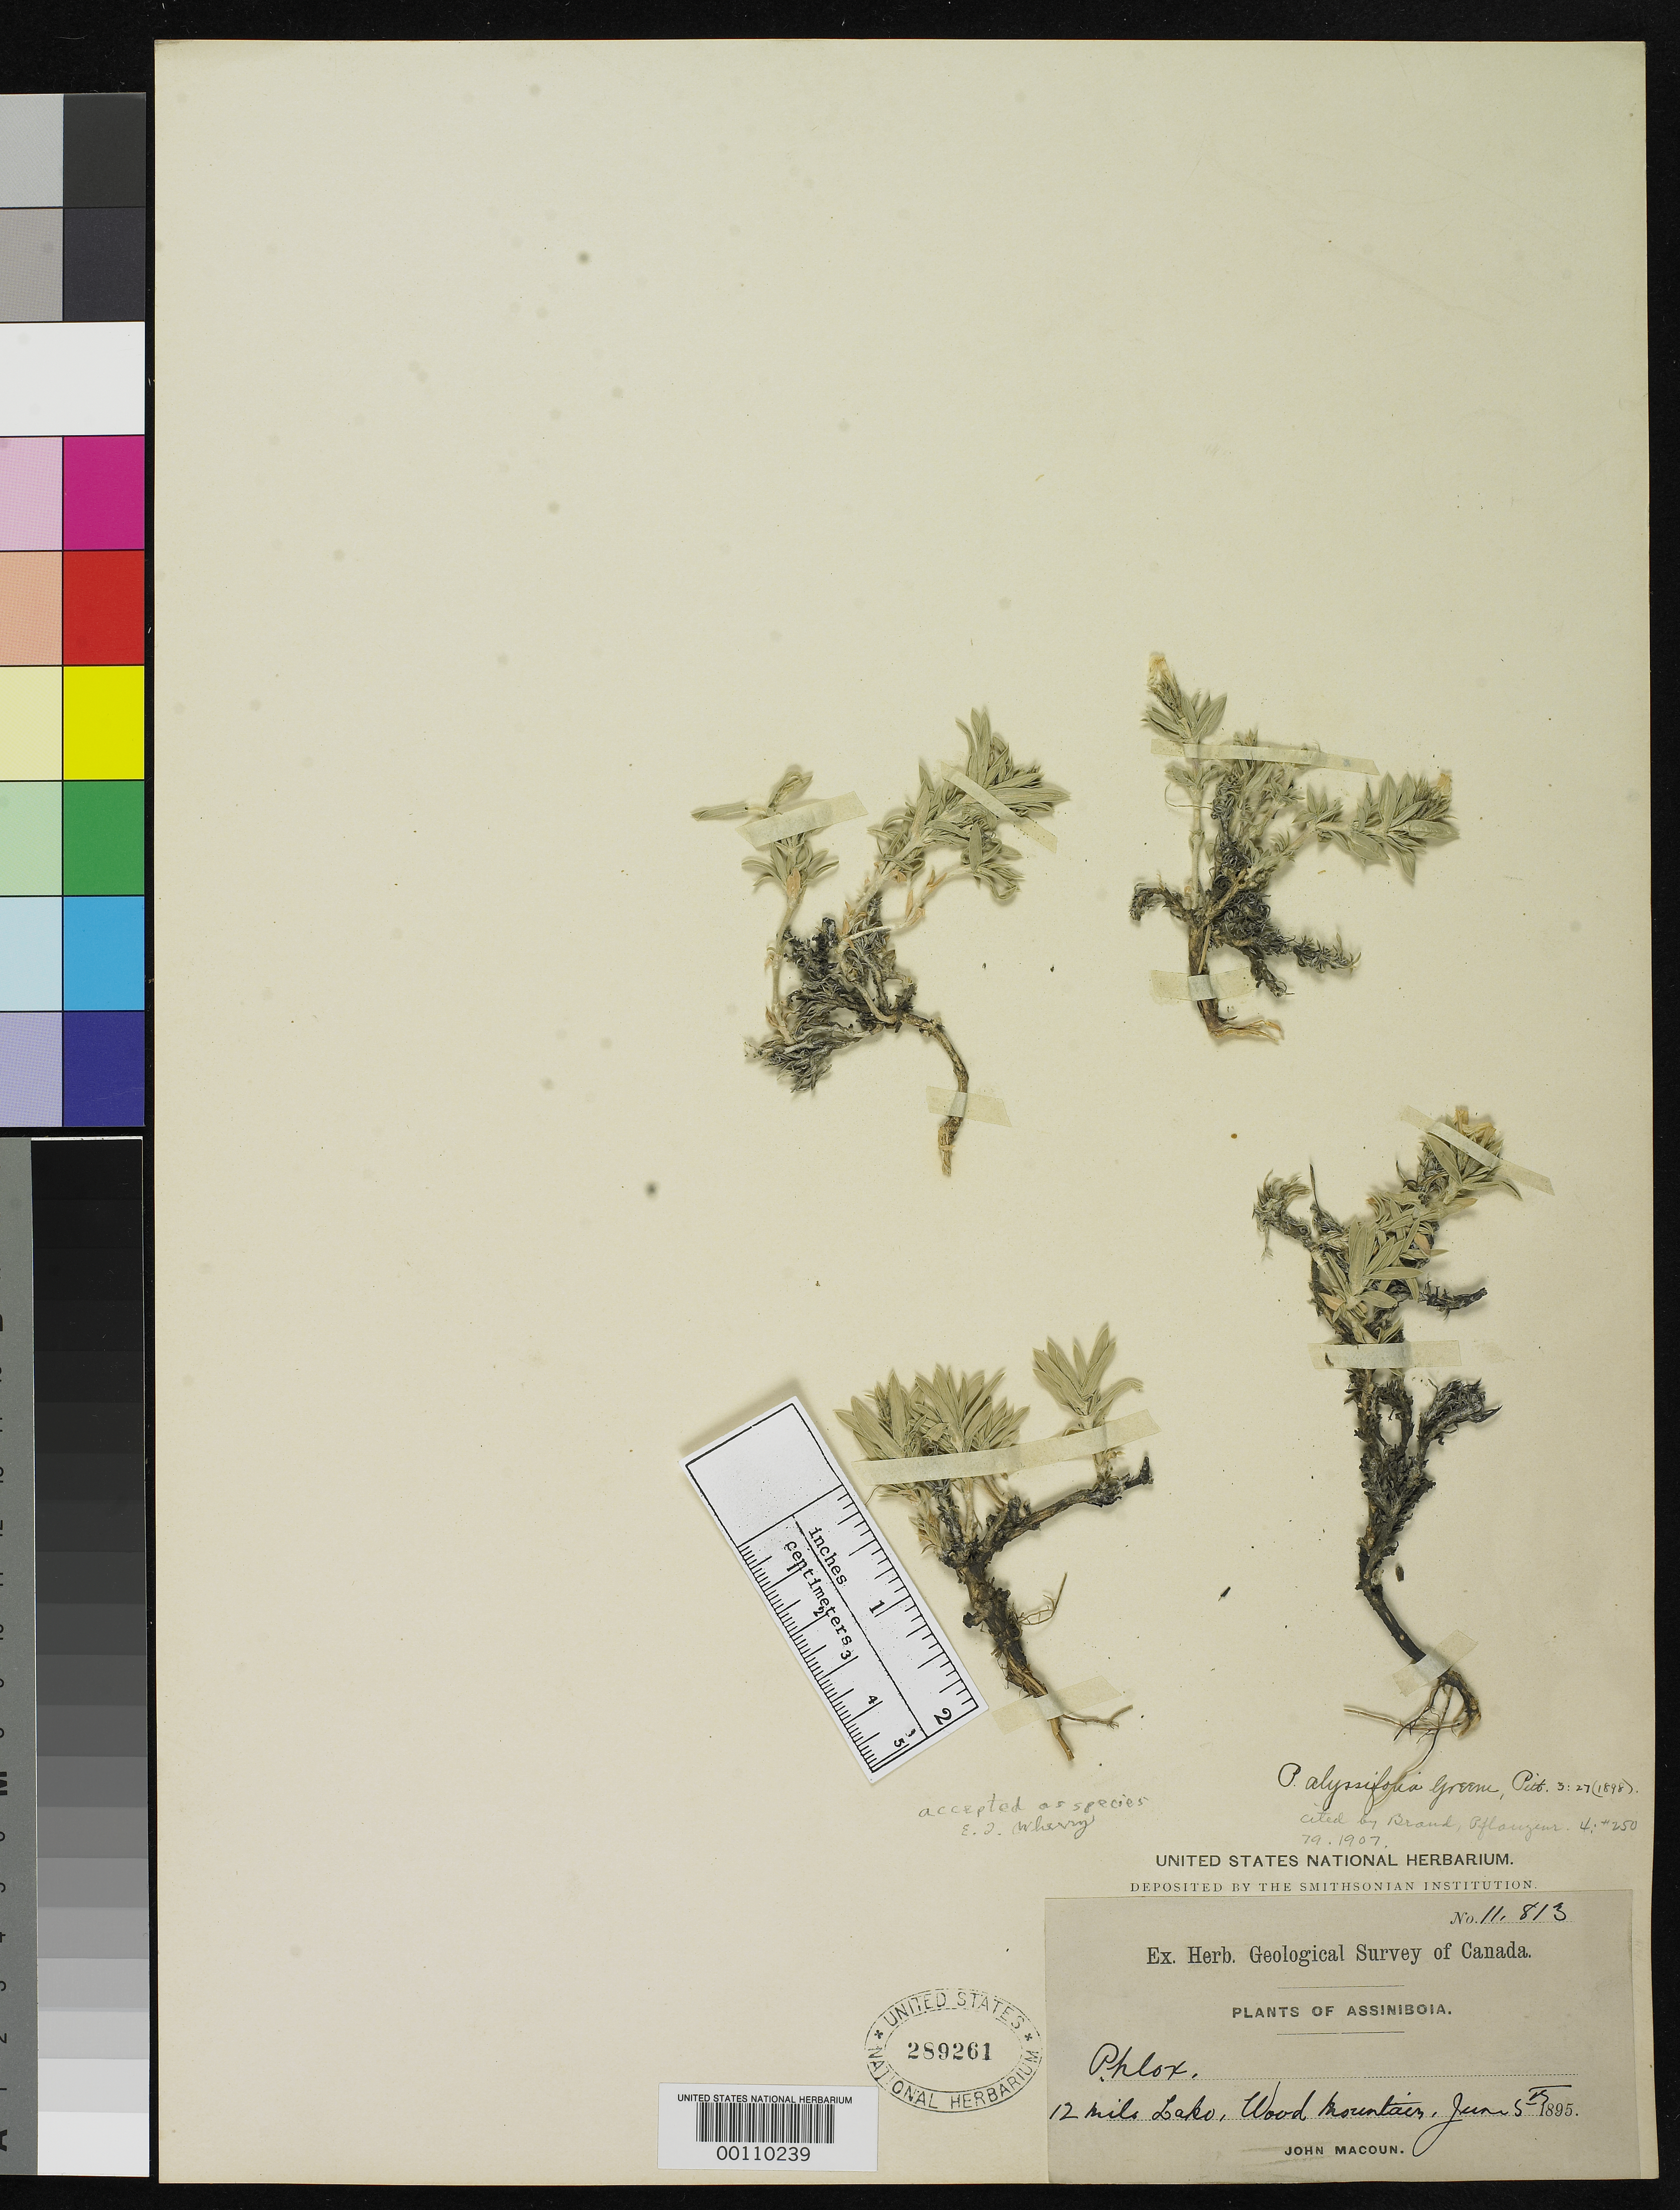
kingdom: Plantae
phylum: Tracheophyta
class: Magnoliopsida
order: Ericales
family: Polemoniaceae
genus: Phlox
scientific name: Phlox alyssifolia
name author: Greene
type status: Isotype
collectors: J. Macoun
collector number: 11813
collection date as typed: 07 Jun 1895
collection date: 1895-06-07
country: Canada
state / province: Saskatchewan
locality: Assimiboia, Twelve-Mile Lake, Wood Mt.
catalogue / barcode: US 289261